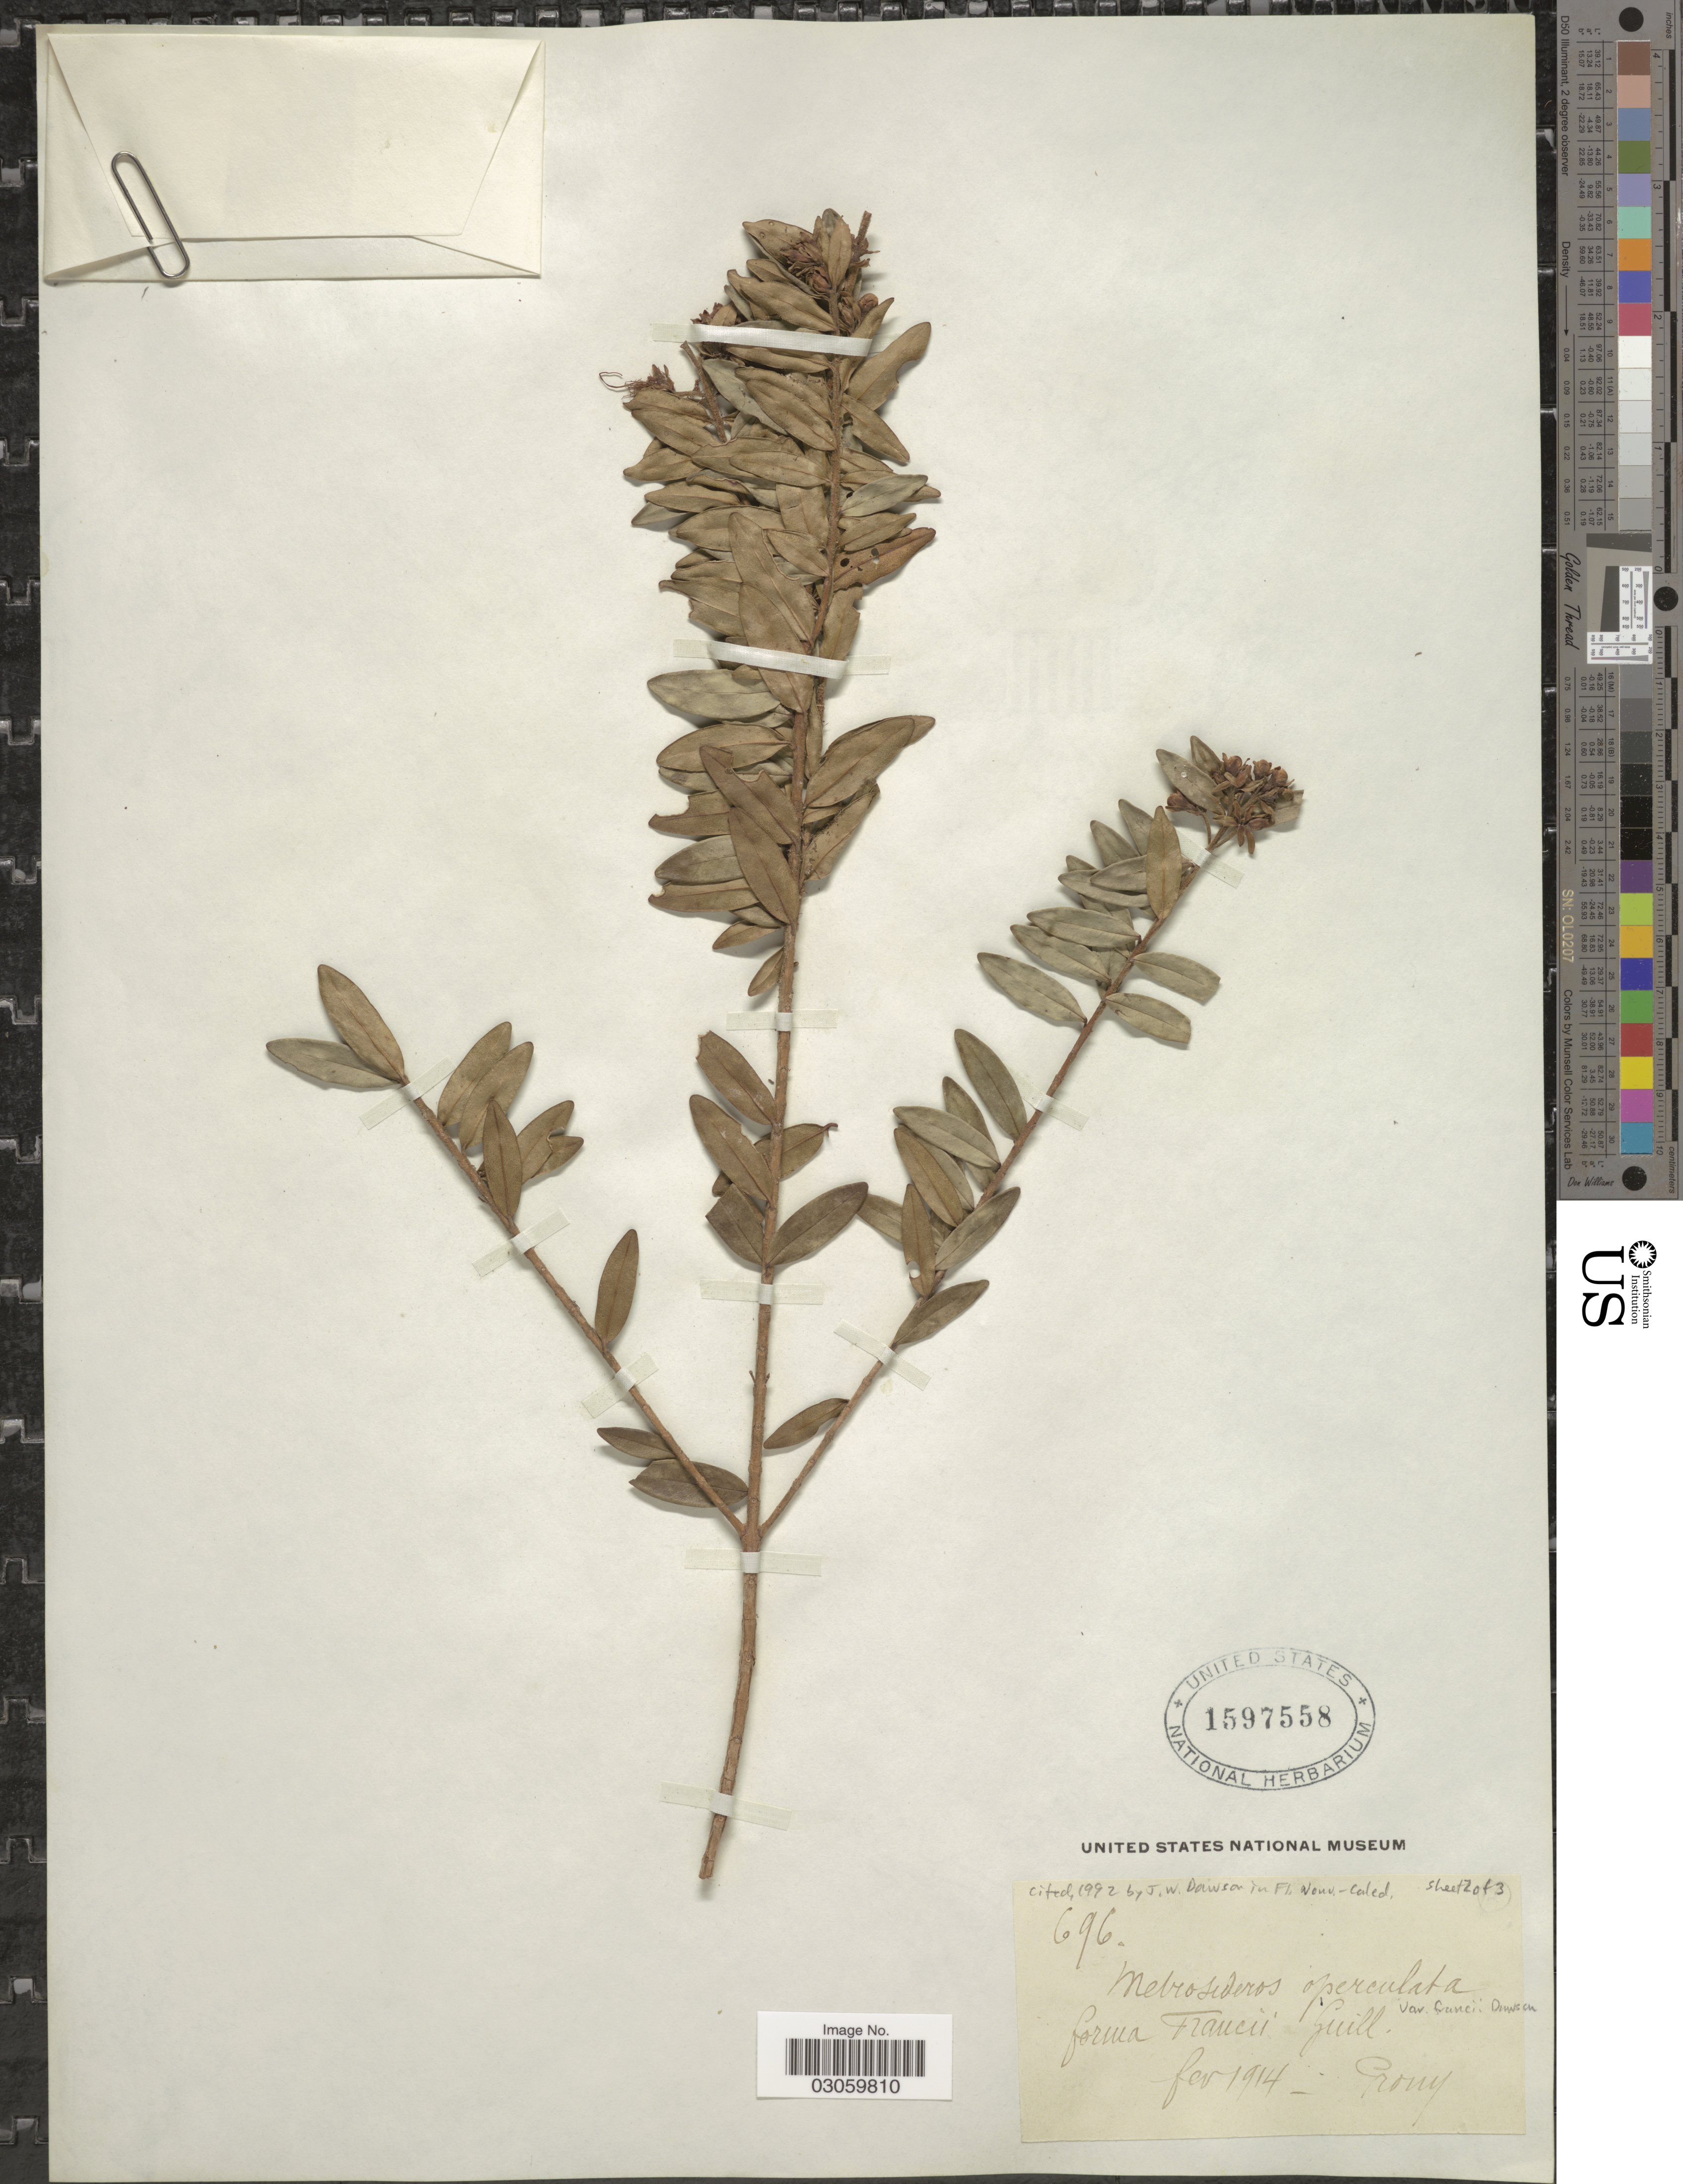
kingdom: Plantae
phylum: Tracheophyta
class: Magnoliopsida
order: Myrtales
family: Myrtaceae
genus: Metrosideros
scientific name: Metrosideros operculata var. francii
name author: J.W. Dawson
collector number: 696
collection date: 1914-02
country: New Caledonia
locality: Prony.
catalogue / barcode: US 1597558